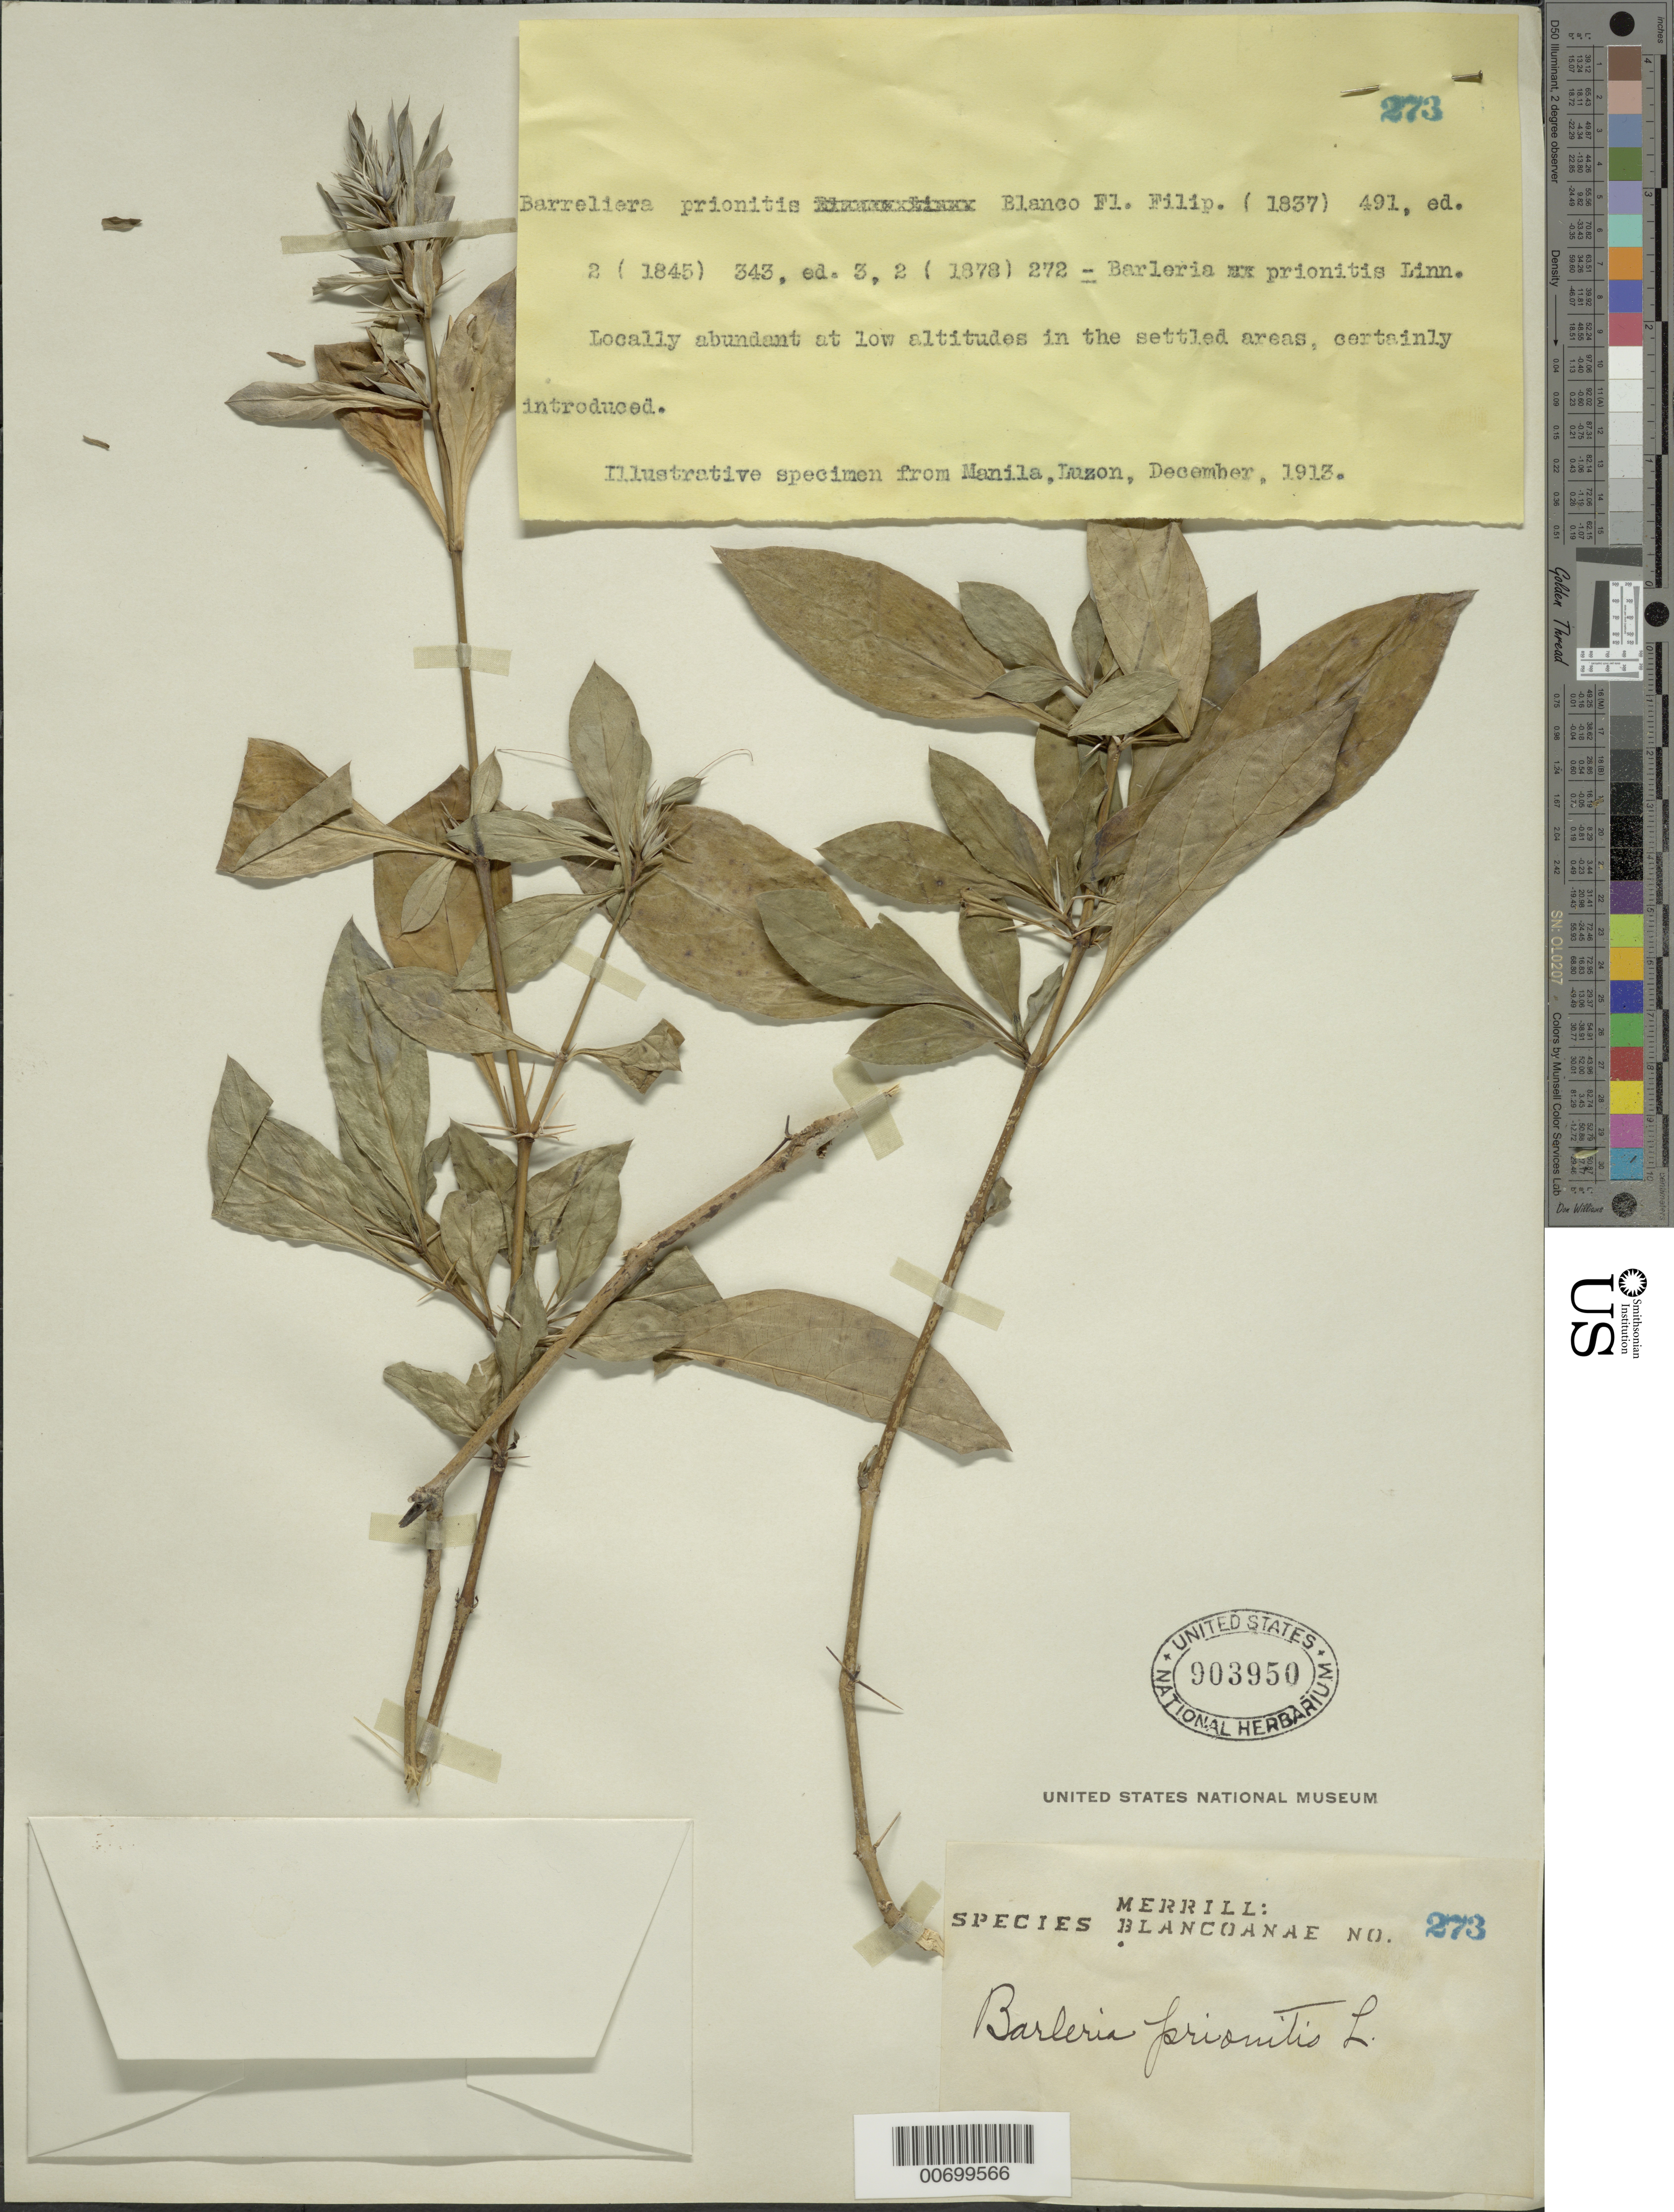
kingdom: Plantae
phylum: Tracheophyta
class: Magnoliopsida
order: Lamiales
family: Acanthaceae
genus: Barleria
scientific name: Barleria prionitis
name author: L.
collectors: E. D. Merrill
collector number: Sp. Blancoan. 0273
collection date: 1913-12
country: Philippines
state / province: National Capital Region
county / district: Manila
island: Luzon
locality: Manila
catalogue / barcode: US 903950